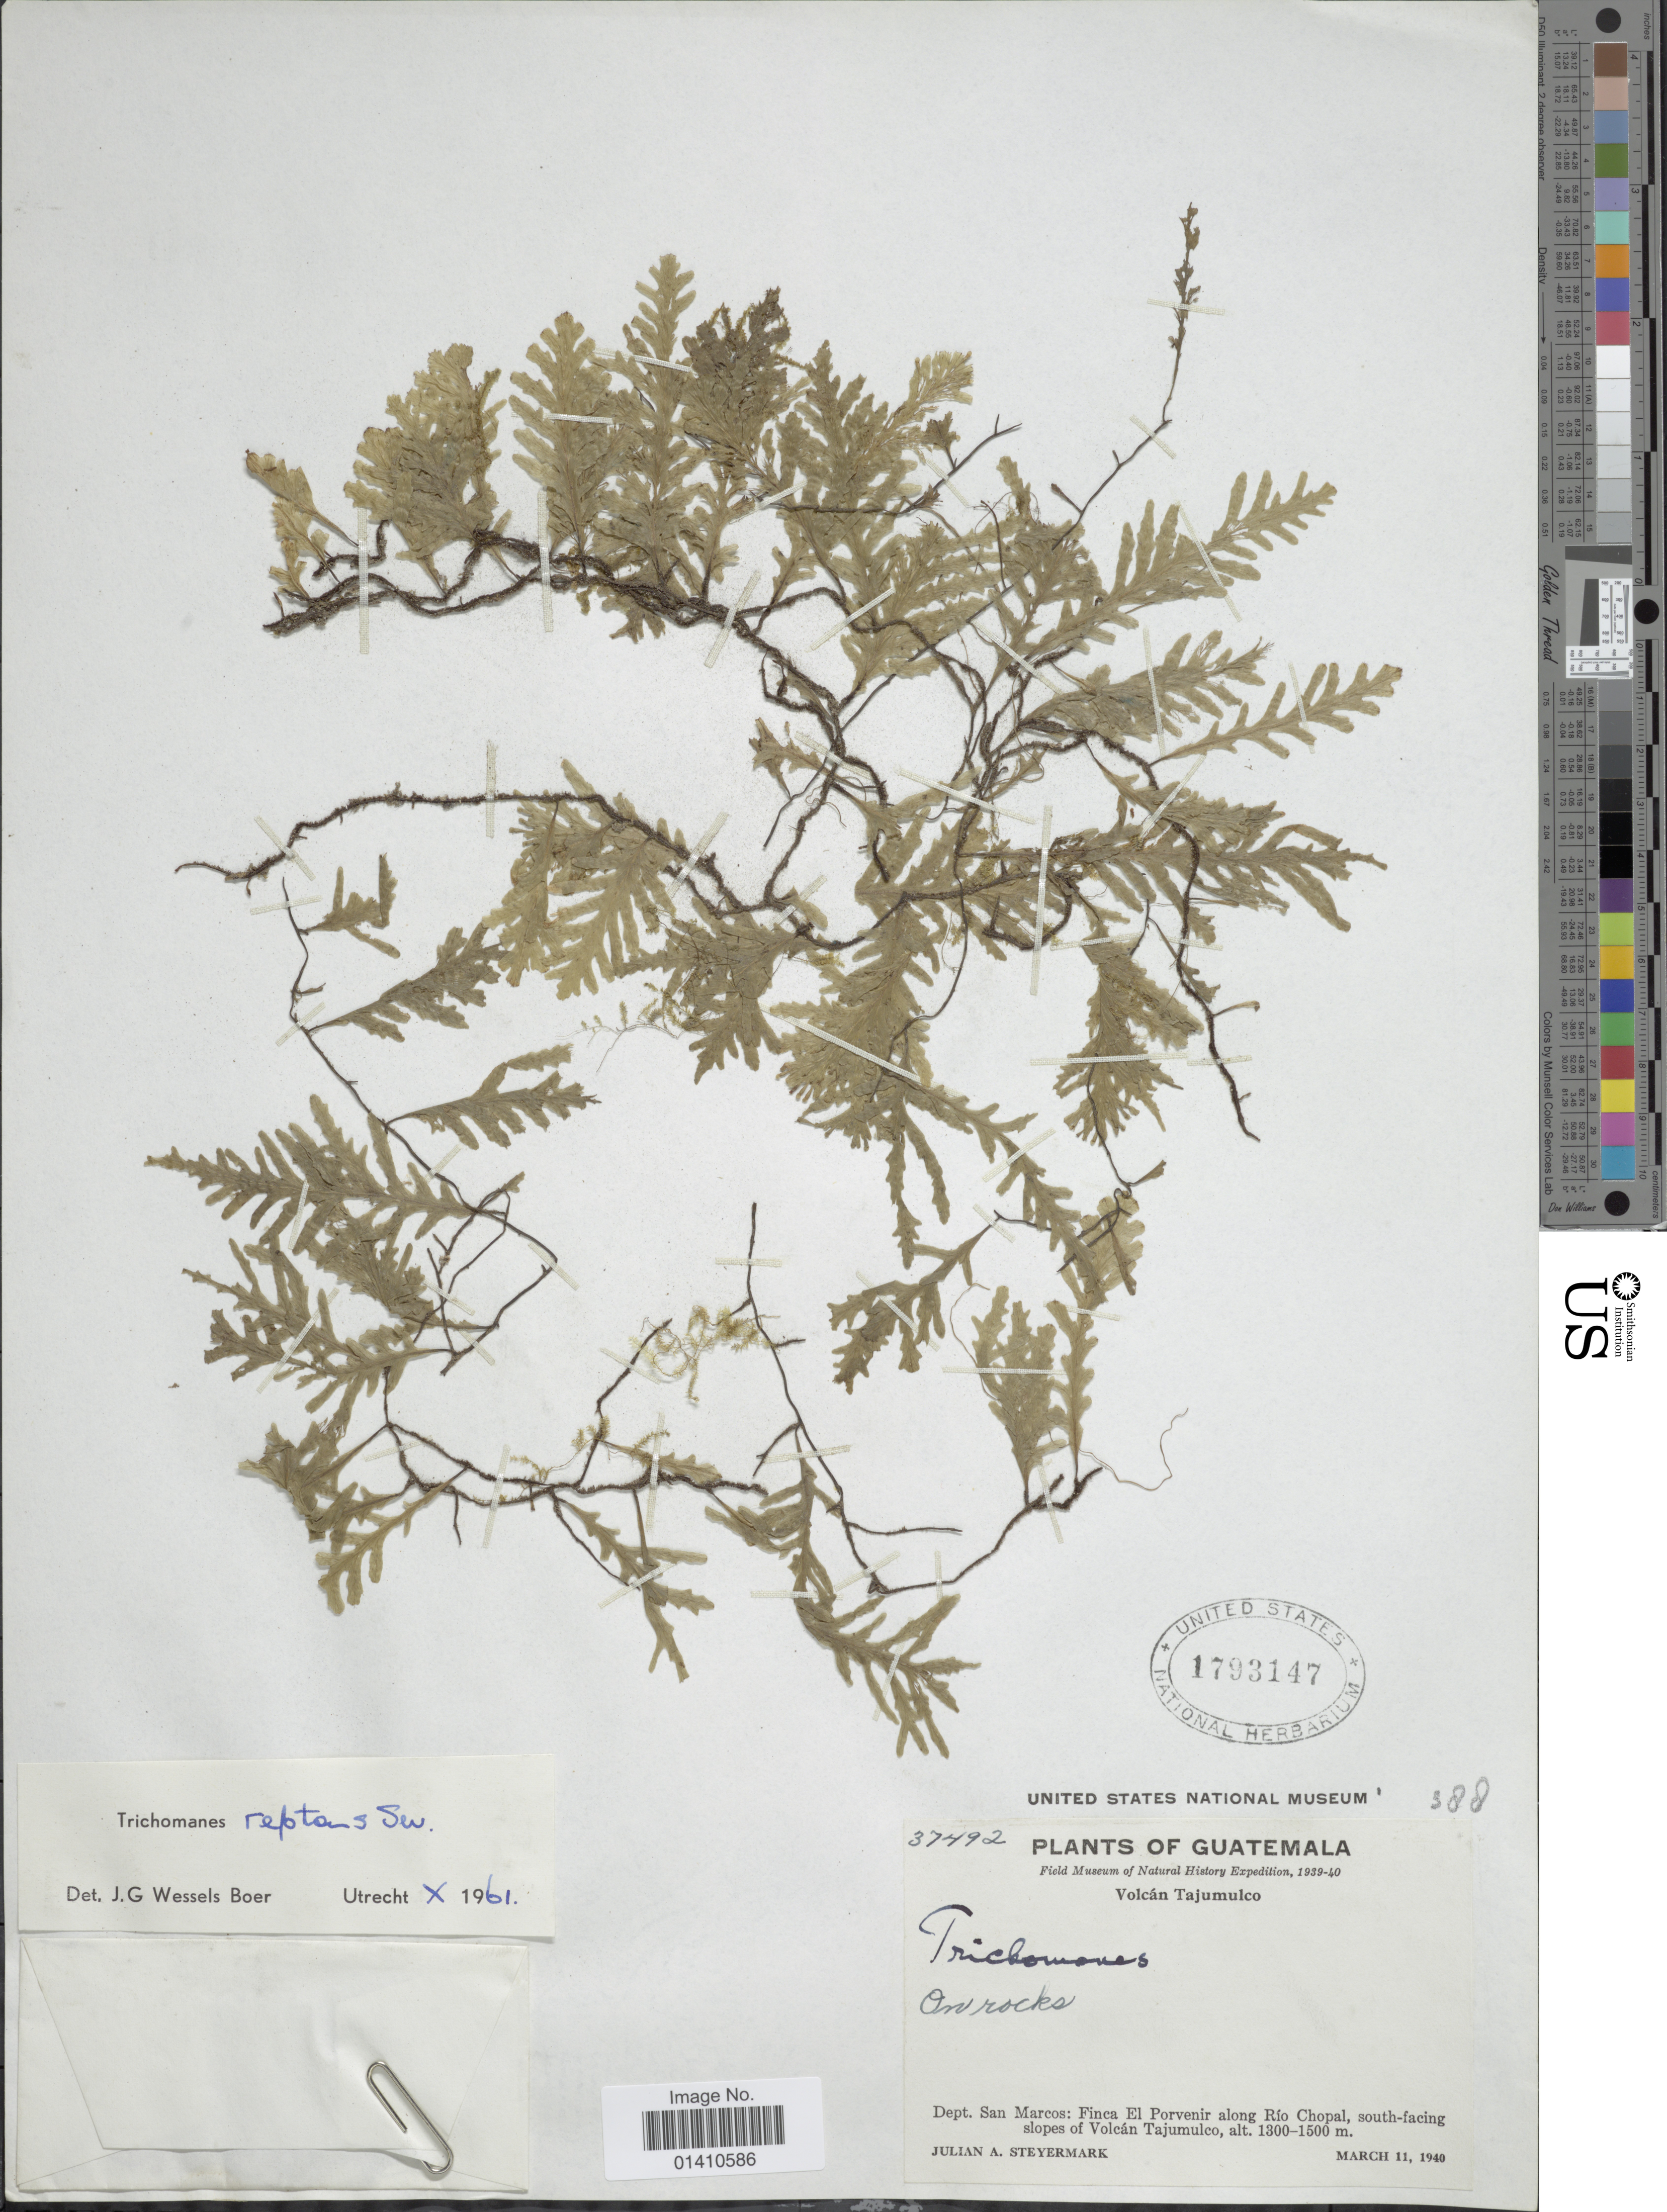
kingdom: Plantae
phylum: Tracheophyta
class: Polypodiopsida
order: Hymenophyllales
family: Hymenophyllaceae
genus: Didymoglossum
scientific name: Didymoglossum reptans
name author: (Sw.) C. Presl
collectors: J. Steyermark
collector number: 37492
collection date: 1940-03-11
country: Guatemala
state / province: San Marcos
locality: Finca El Porvenir along Rio Chopal, south-facing slopes of Volcan Tajumulco. Volcan Tajumulco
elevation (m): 1300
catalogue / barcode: US 1793147